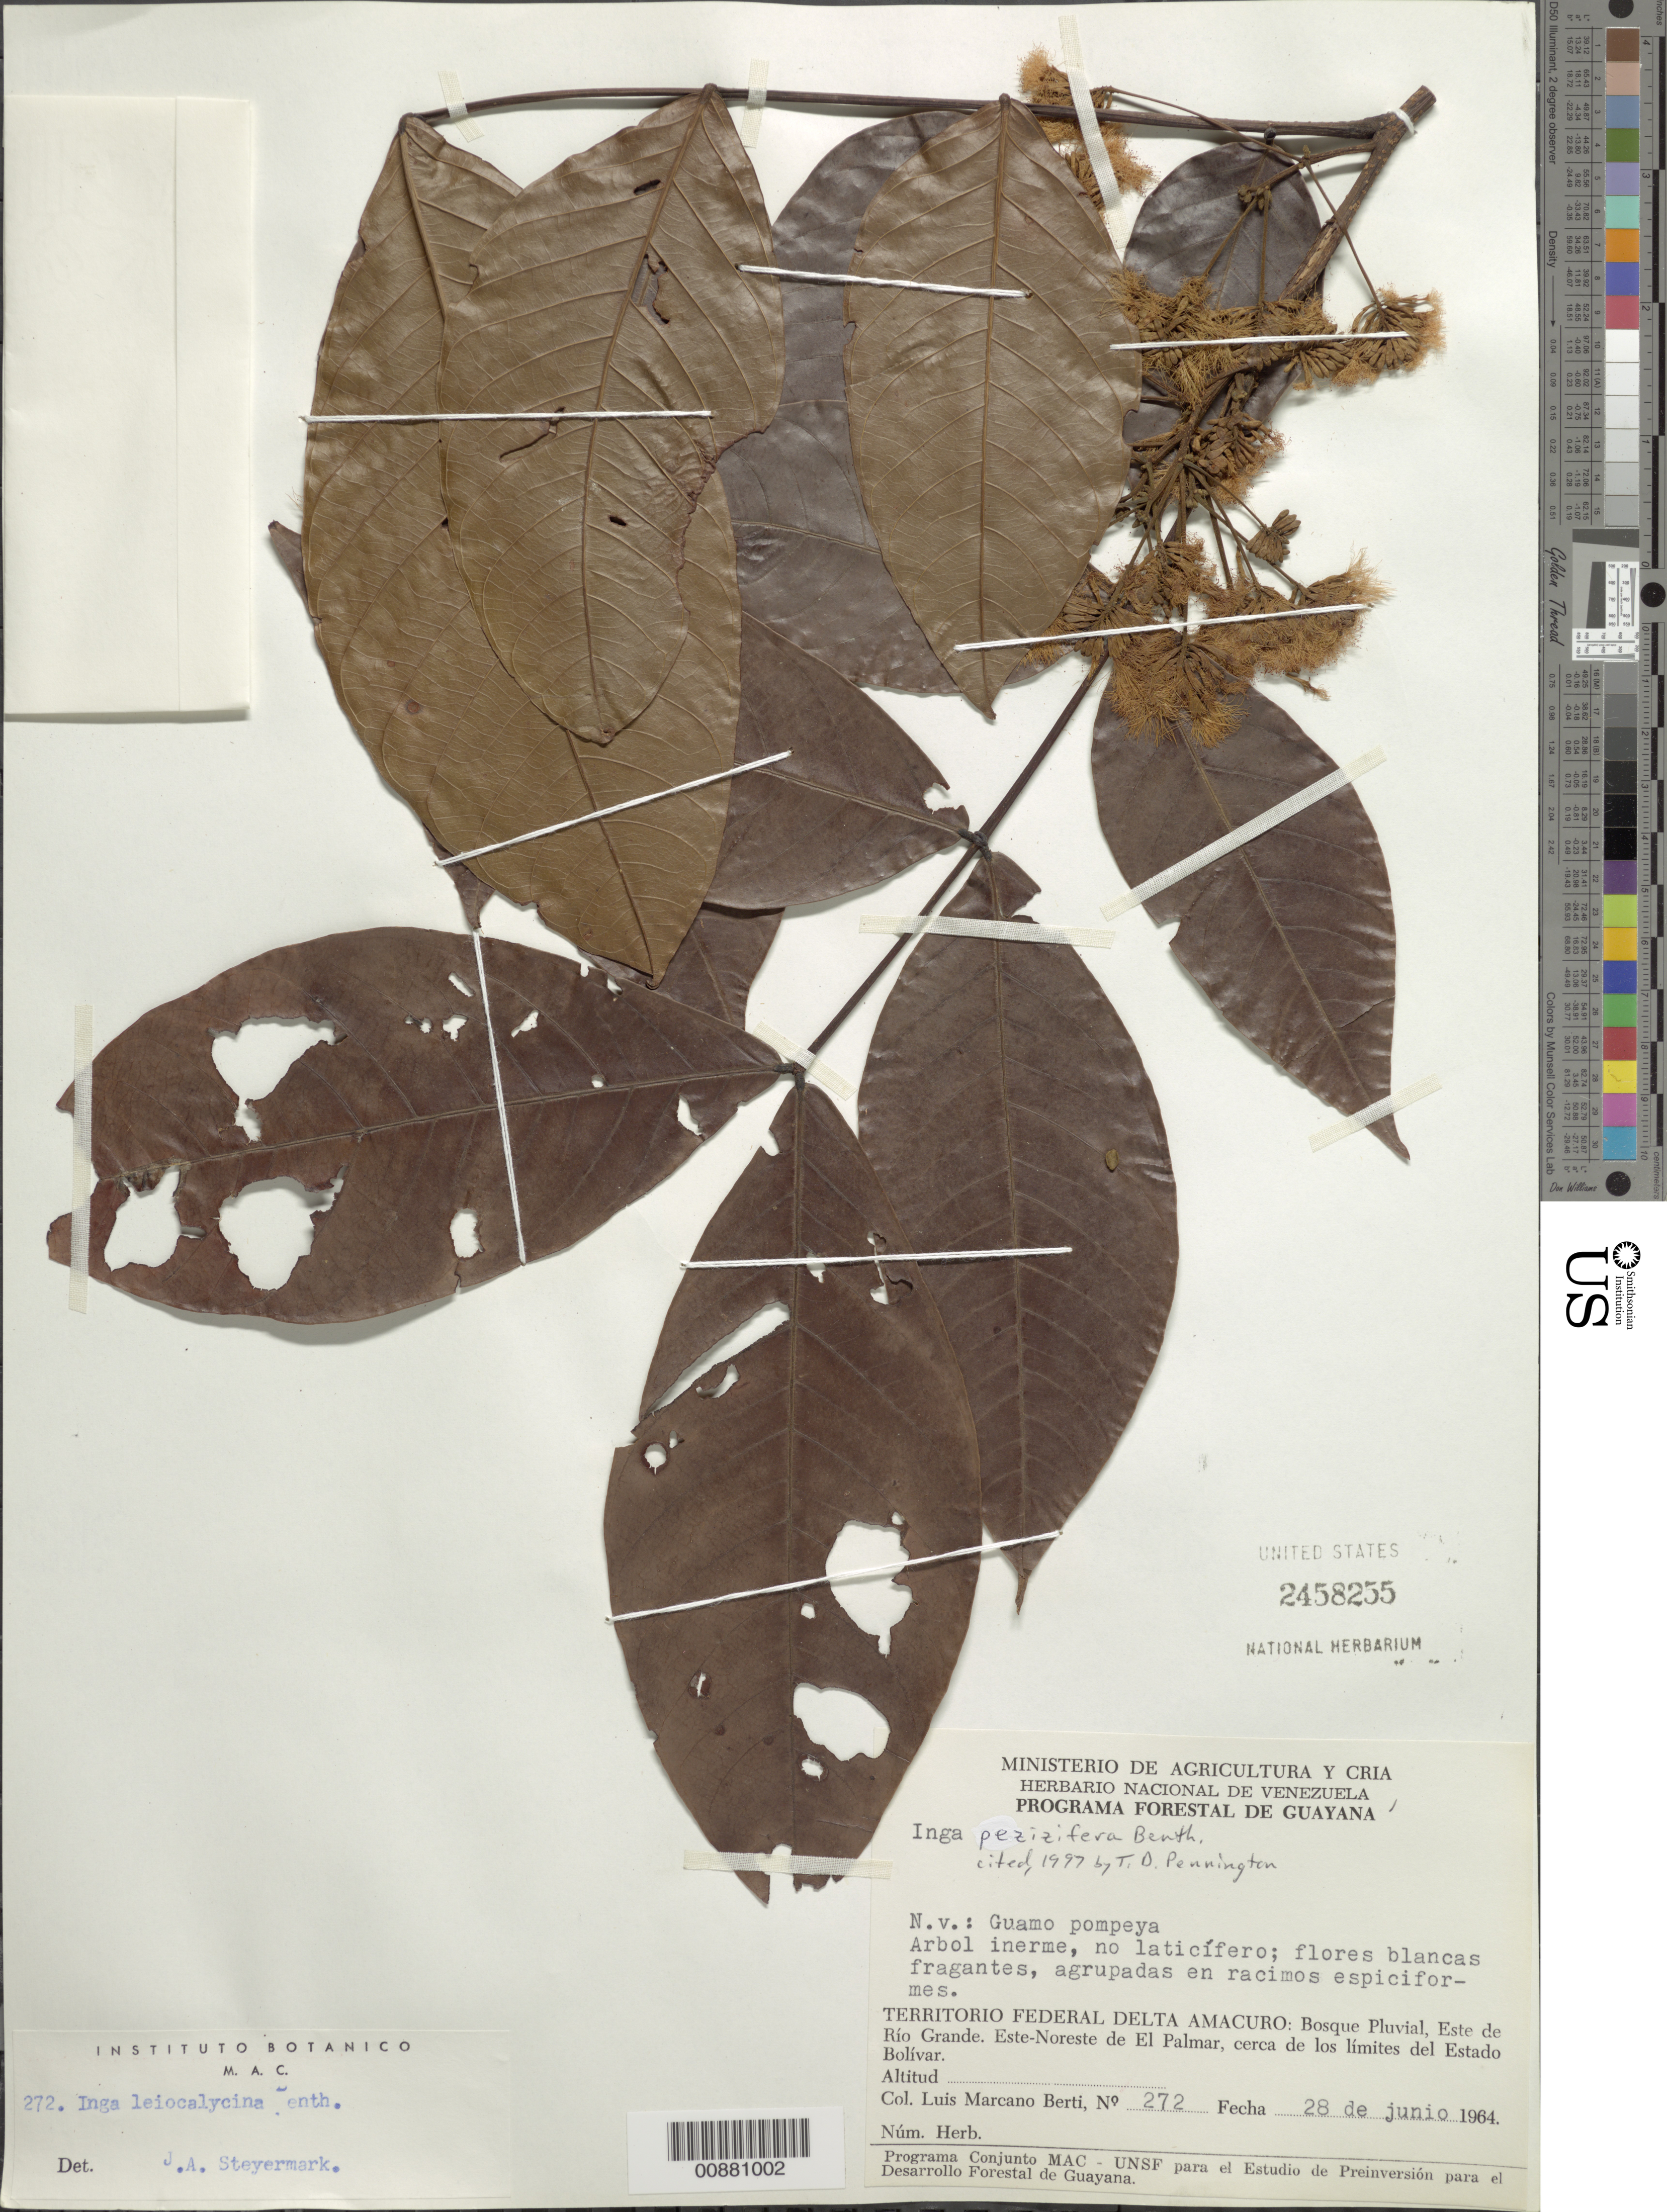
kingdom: Plantae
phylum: Tracheophyta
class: Magnoliopsida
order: Fabales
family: Fabaceae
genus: Inga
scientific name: Inga pezizifera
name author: Benth.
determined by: Pennington, T. D., (K)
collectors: L. Marcano-Berti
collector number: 272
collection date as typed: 28-Jun-64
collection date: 1964-06-28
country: Venezuela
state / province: Delta Amacuro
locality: Este de Río Grande, ENE de El Palmar, cerca de los limites del Estado Bolívar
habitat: Bosque pluvial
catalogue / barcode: US 2458255